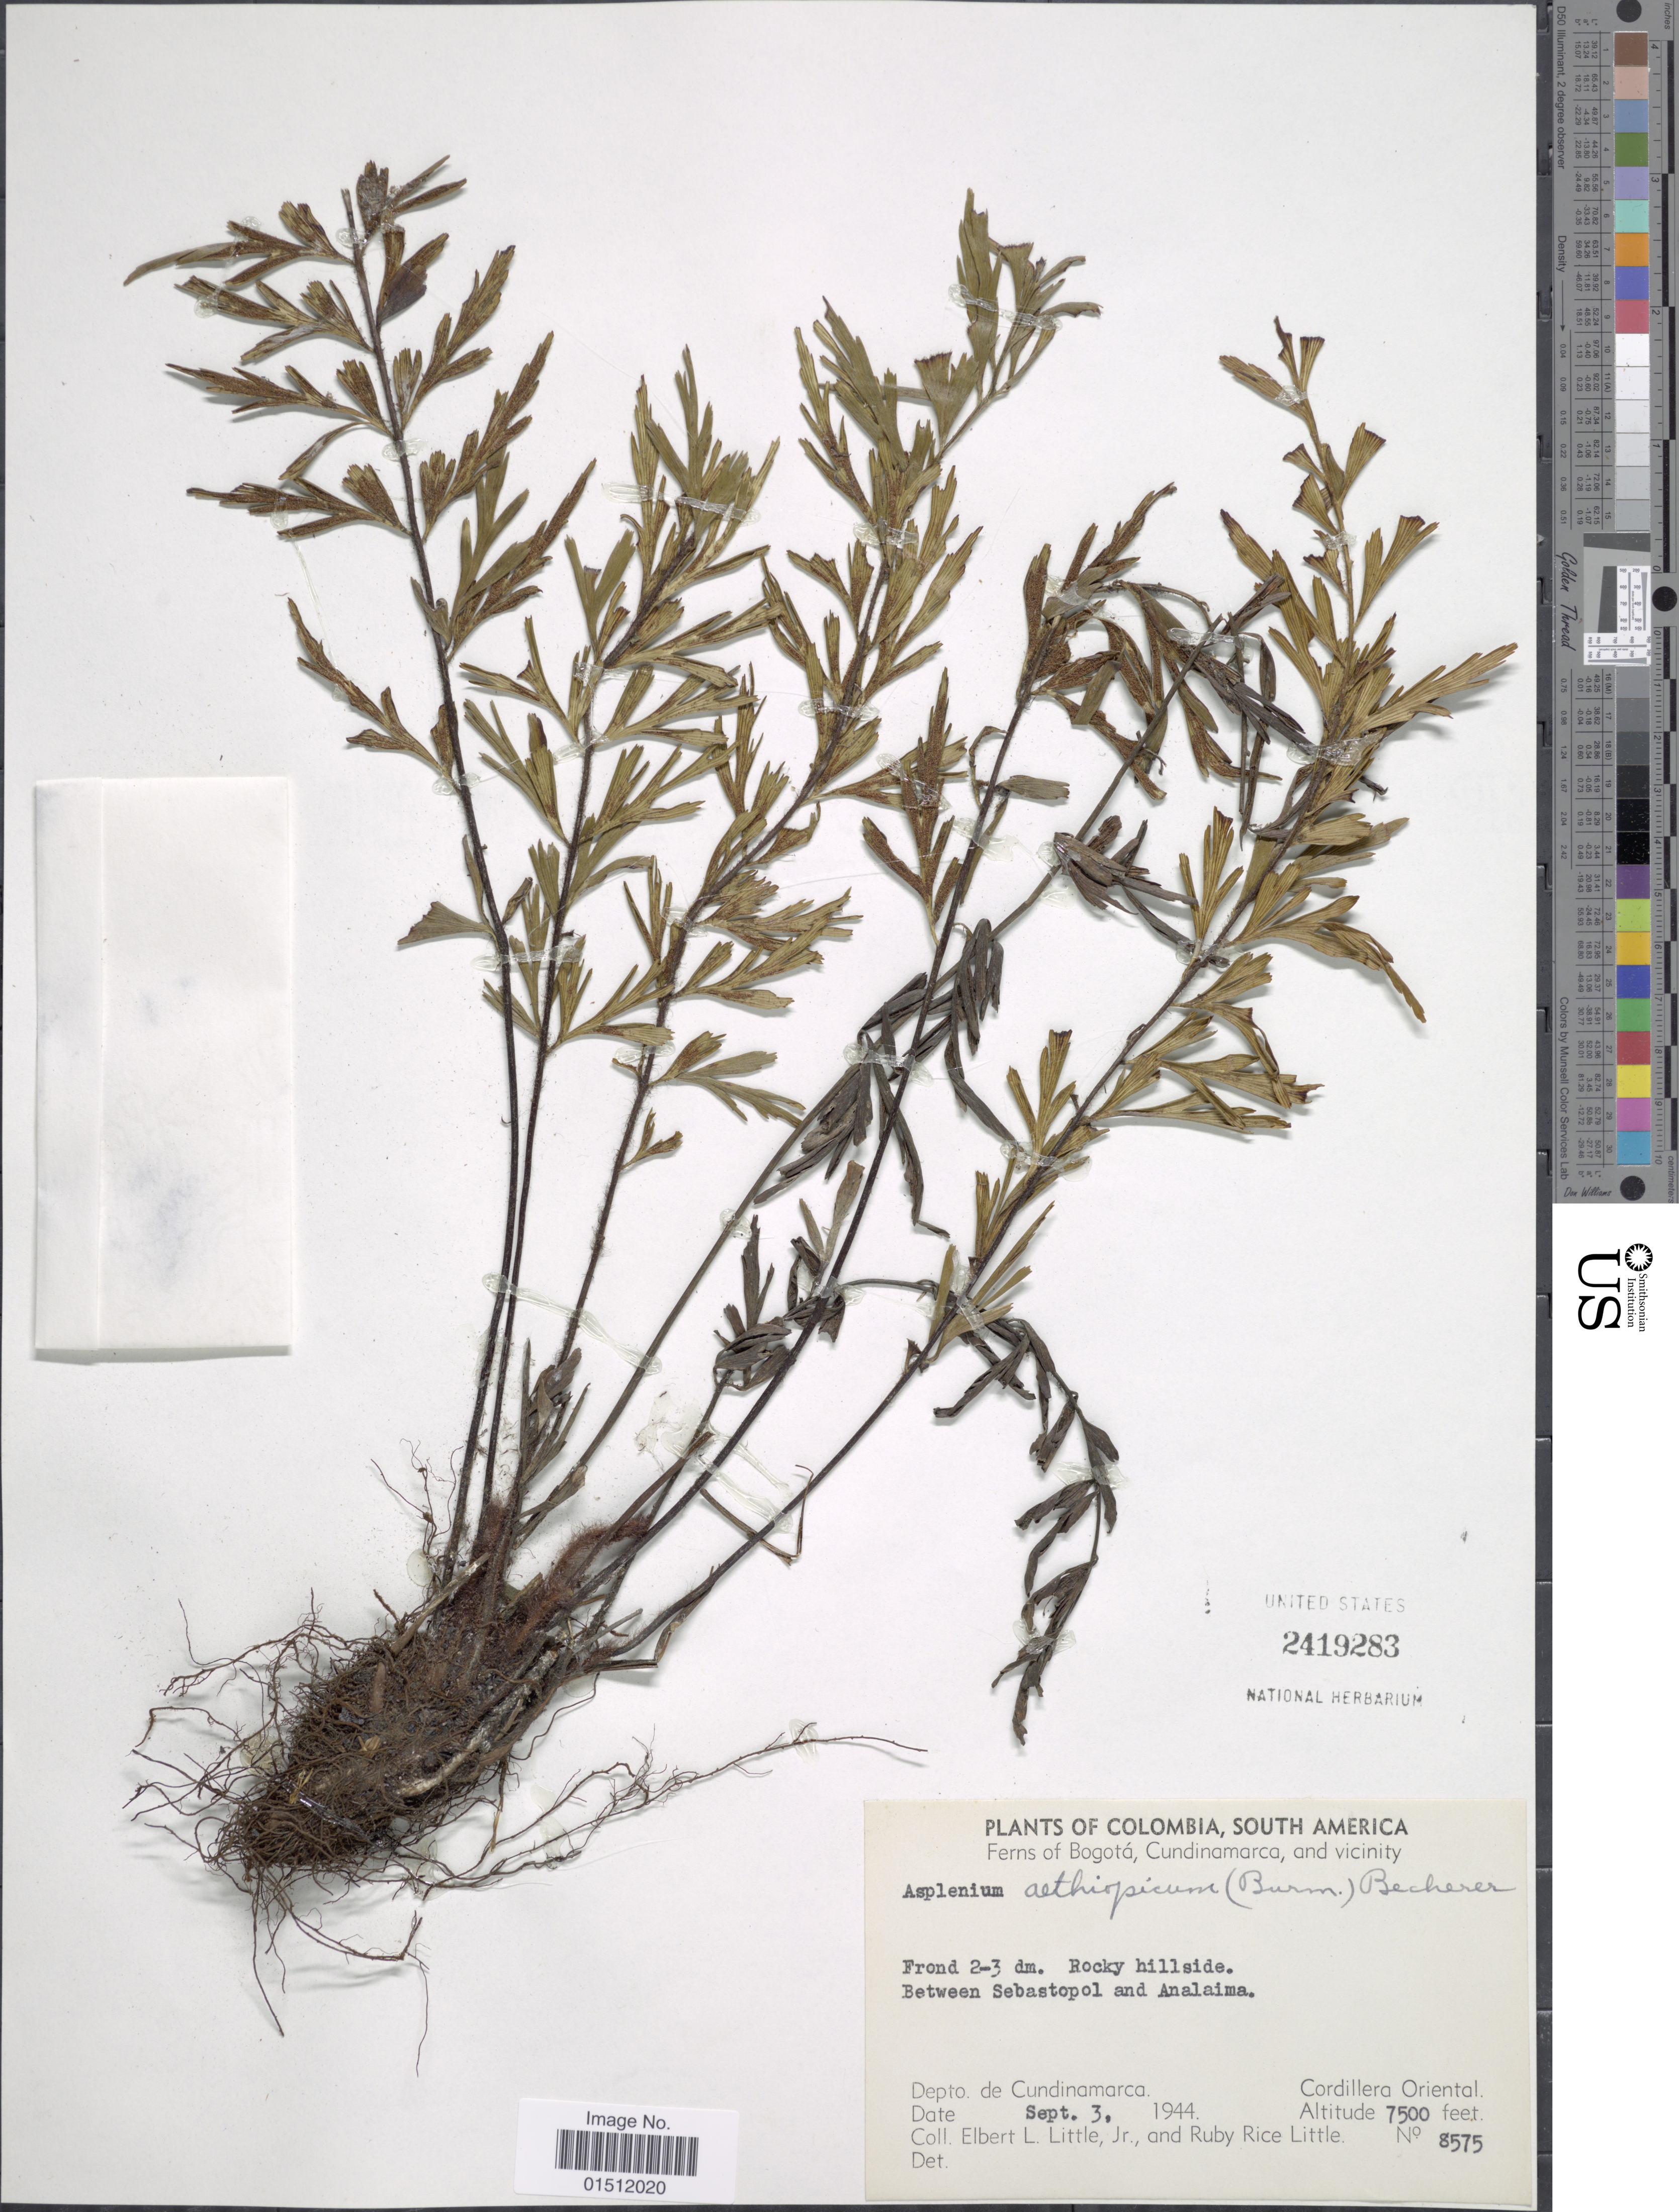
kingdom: Plantae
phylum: Tracheophyta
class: Polypodiopsida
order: Polypodiales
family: Aspleniaceae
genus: Asplenium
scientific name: Asplenium praemorsum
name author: Sw.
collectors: E. L. Little & R. R. Little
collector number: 8575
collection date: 1944-09-03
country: Colombia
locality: Bogota, Cundinamarca, and vicinity, Rocky Hillside. Between Sebastopol and Analaima. Depto. de Cundinamarca. Cordillera Oriental.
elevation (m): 2286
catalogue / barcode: US 2419283